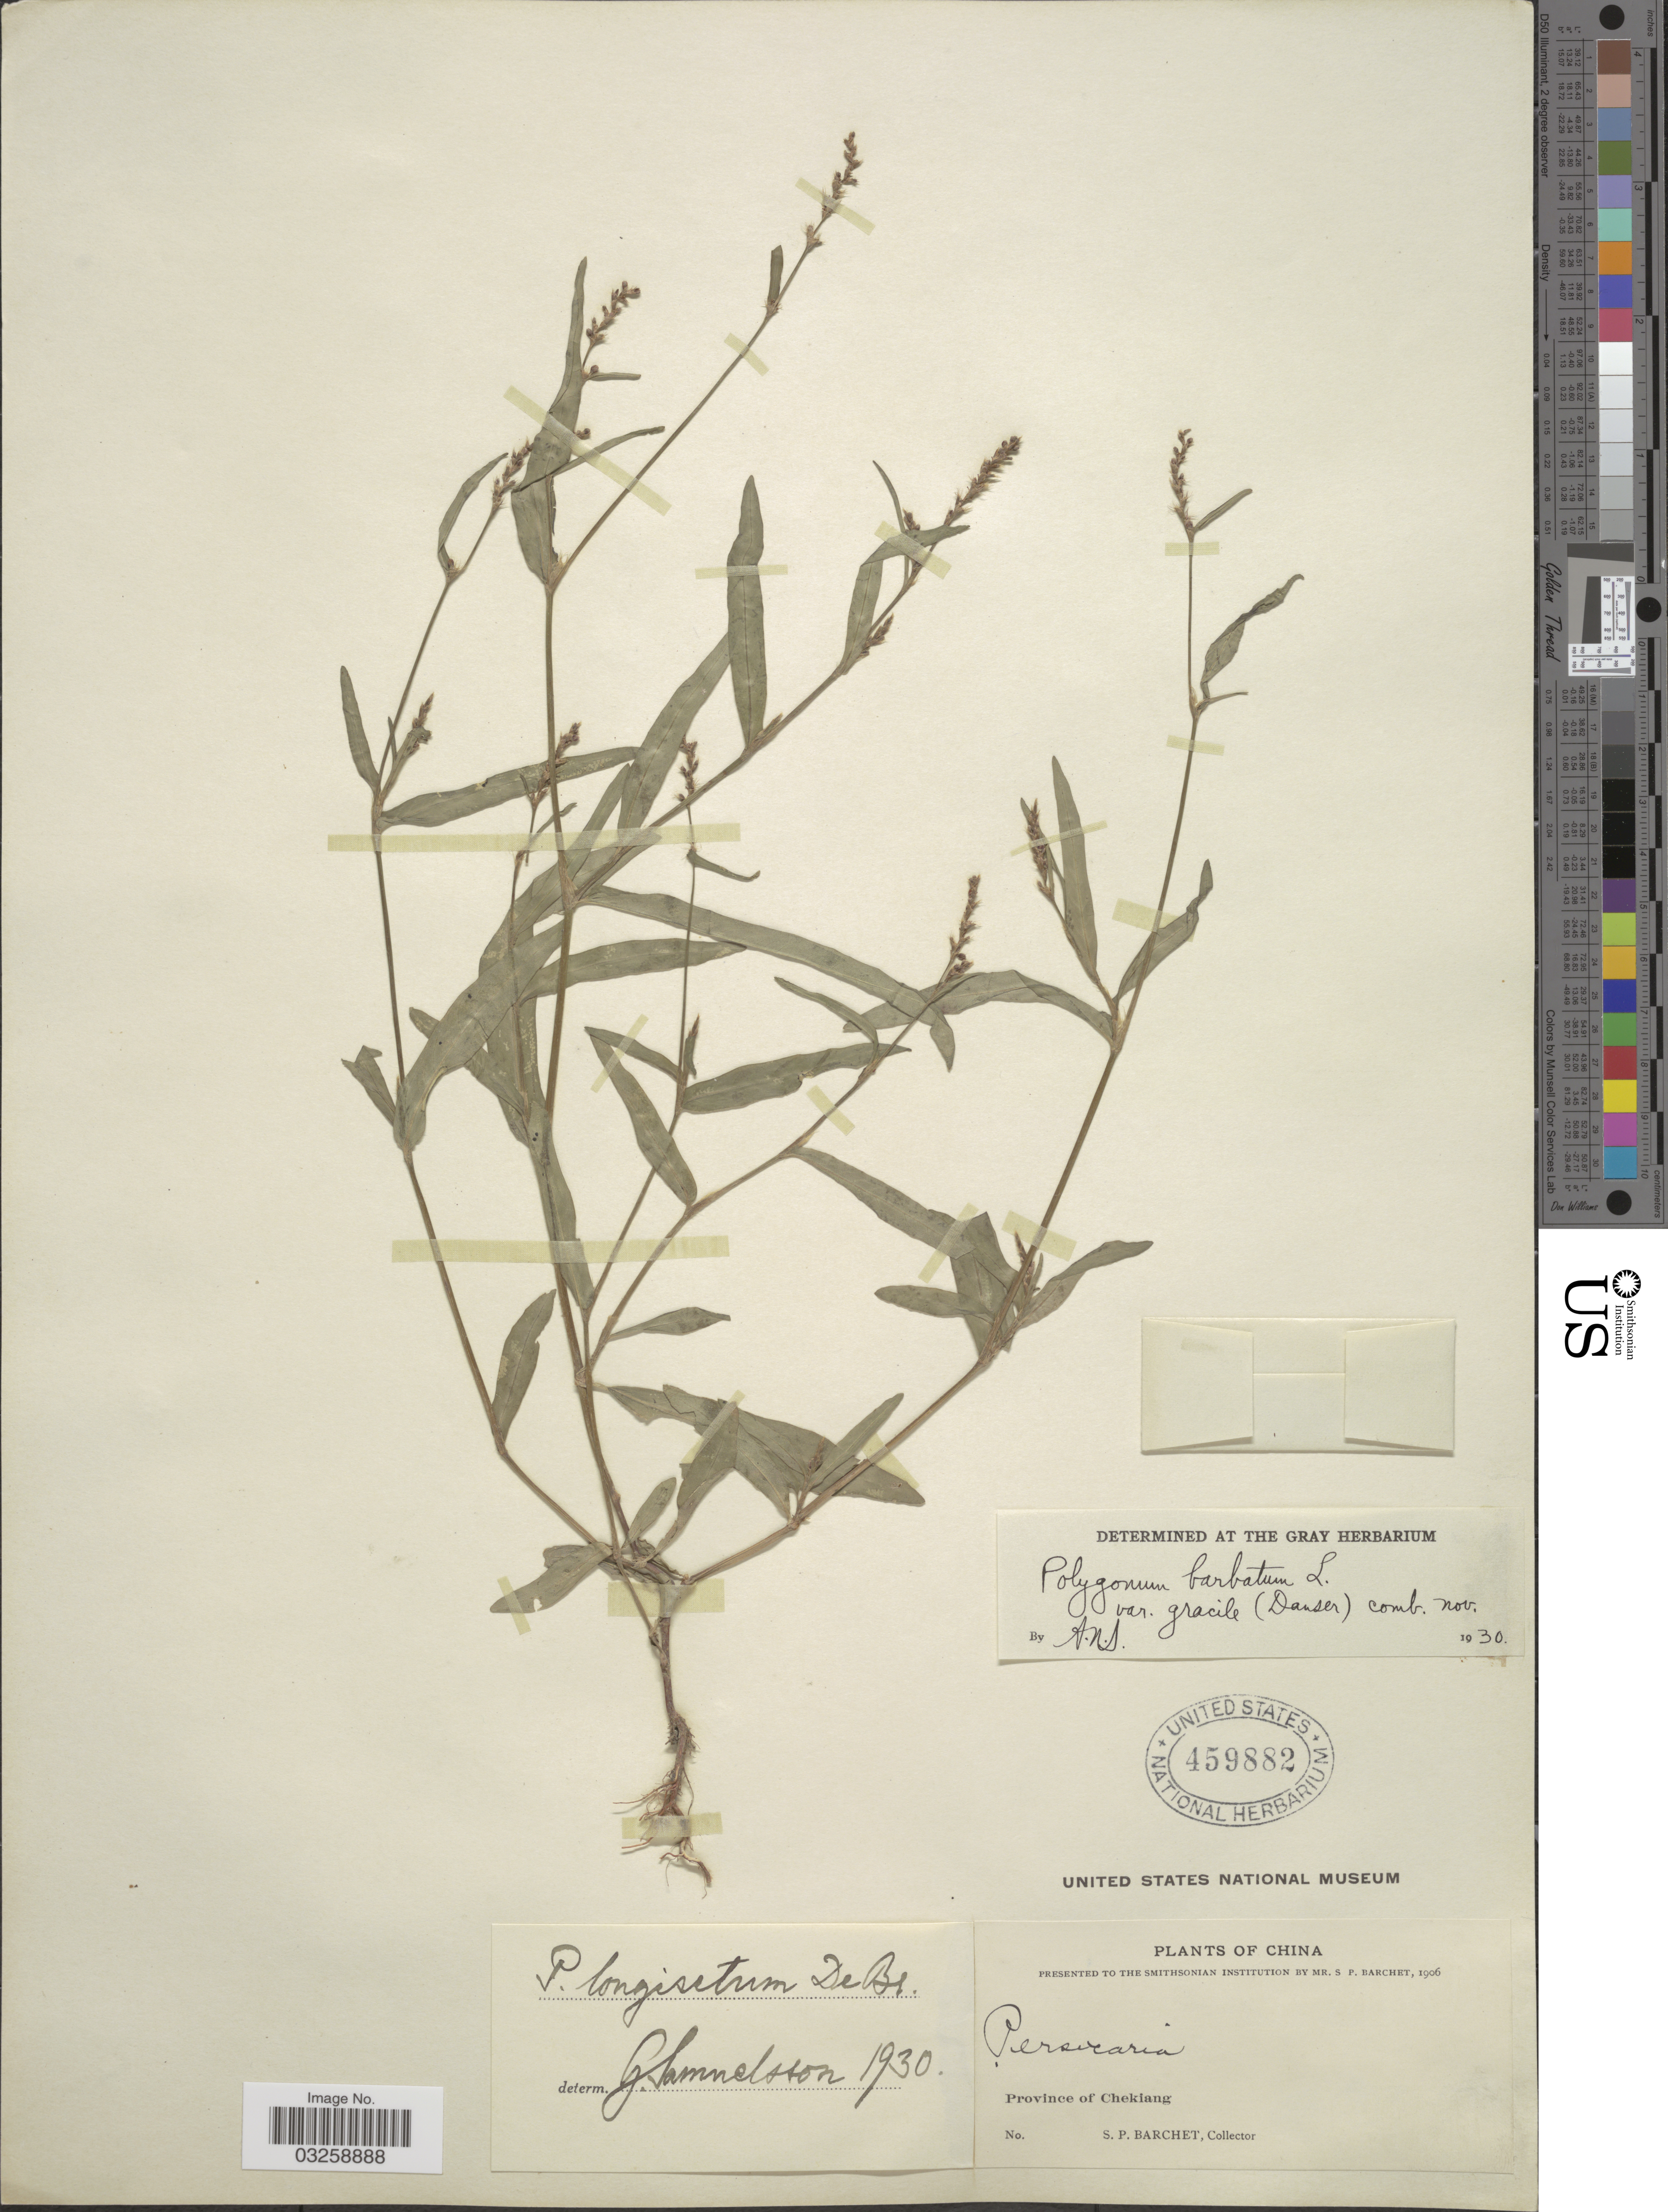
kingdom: Plantae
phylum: Tracheophyta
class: Magnoliopsida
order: Caryophyllales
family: Polygonaceae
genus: Polygonum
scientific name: Polygonum longisetum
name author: Bruijn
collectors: S. P. Barchet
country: China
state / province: Zhejiang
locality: Province of Chekiang.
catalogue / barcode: US 459882